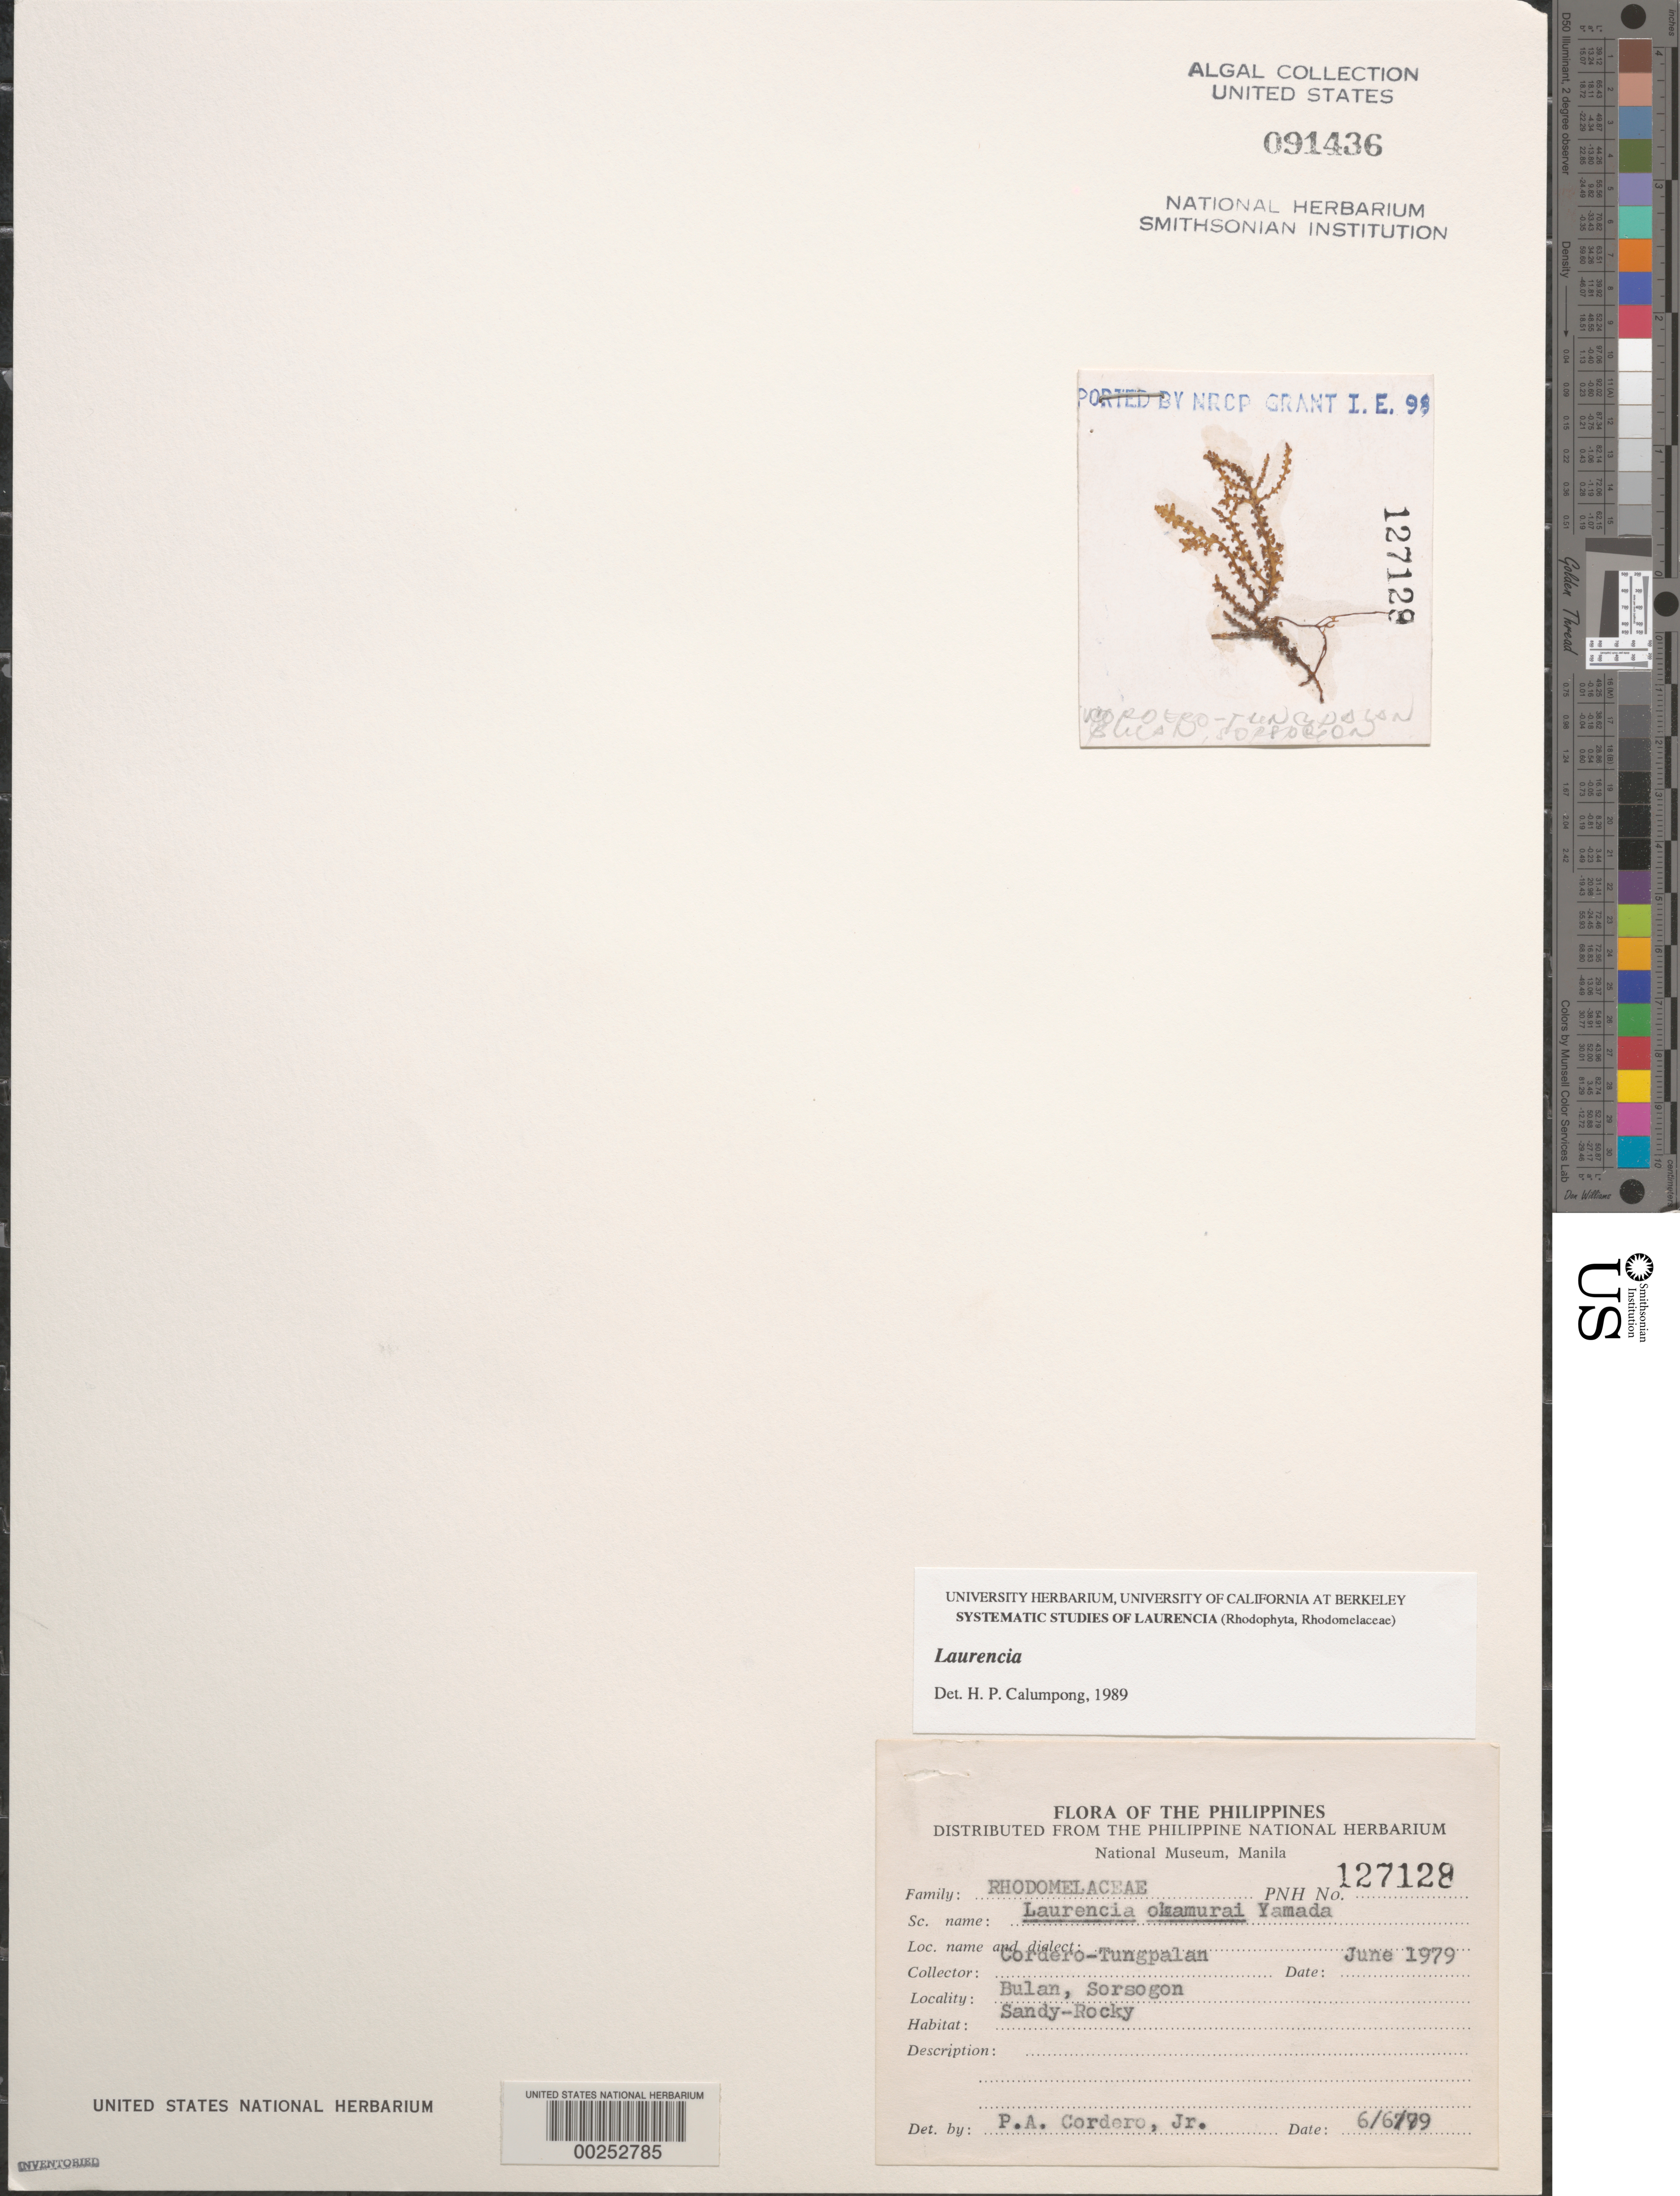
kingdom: Plantae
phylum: Rhodophyta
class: Florideophyceae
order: Ceramiales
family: Rhodomelaceae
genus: Laurencia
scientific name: Laurencia sp.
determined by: Calumpong, H. P.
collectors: P. A. Cordero & A. Tungpalan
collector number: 127128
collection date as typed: Jun 1979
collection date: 1979-06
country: Philippines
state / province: Bicol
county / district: Sorsogon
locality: Bulan, Sorsogon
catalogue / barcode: US 91436